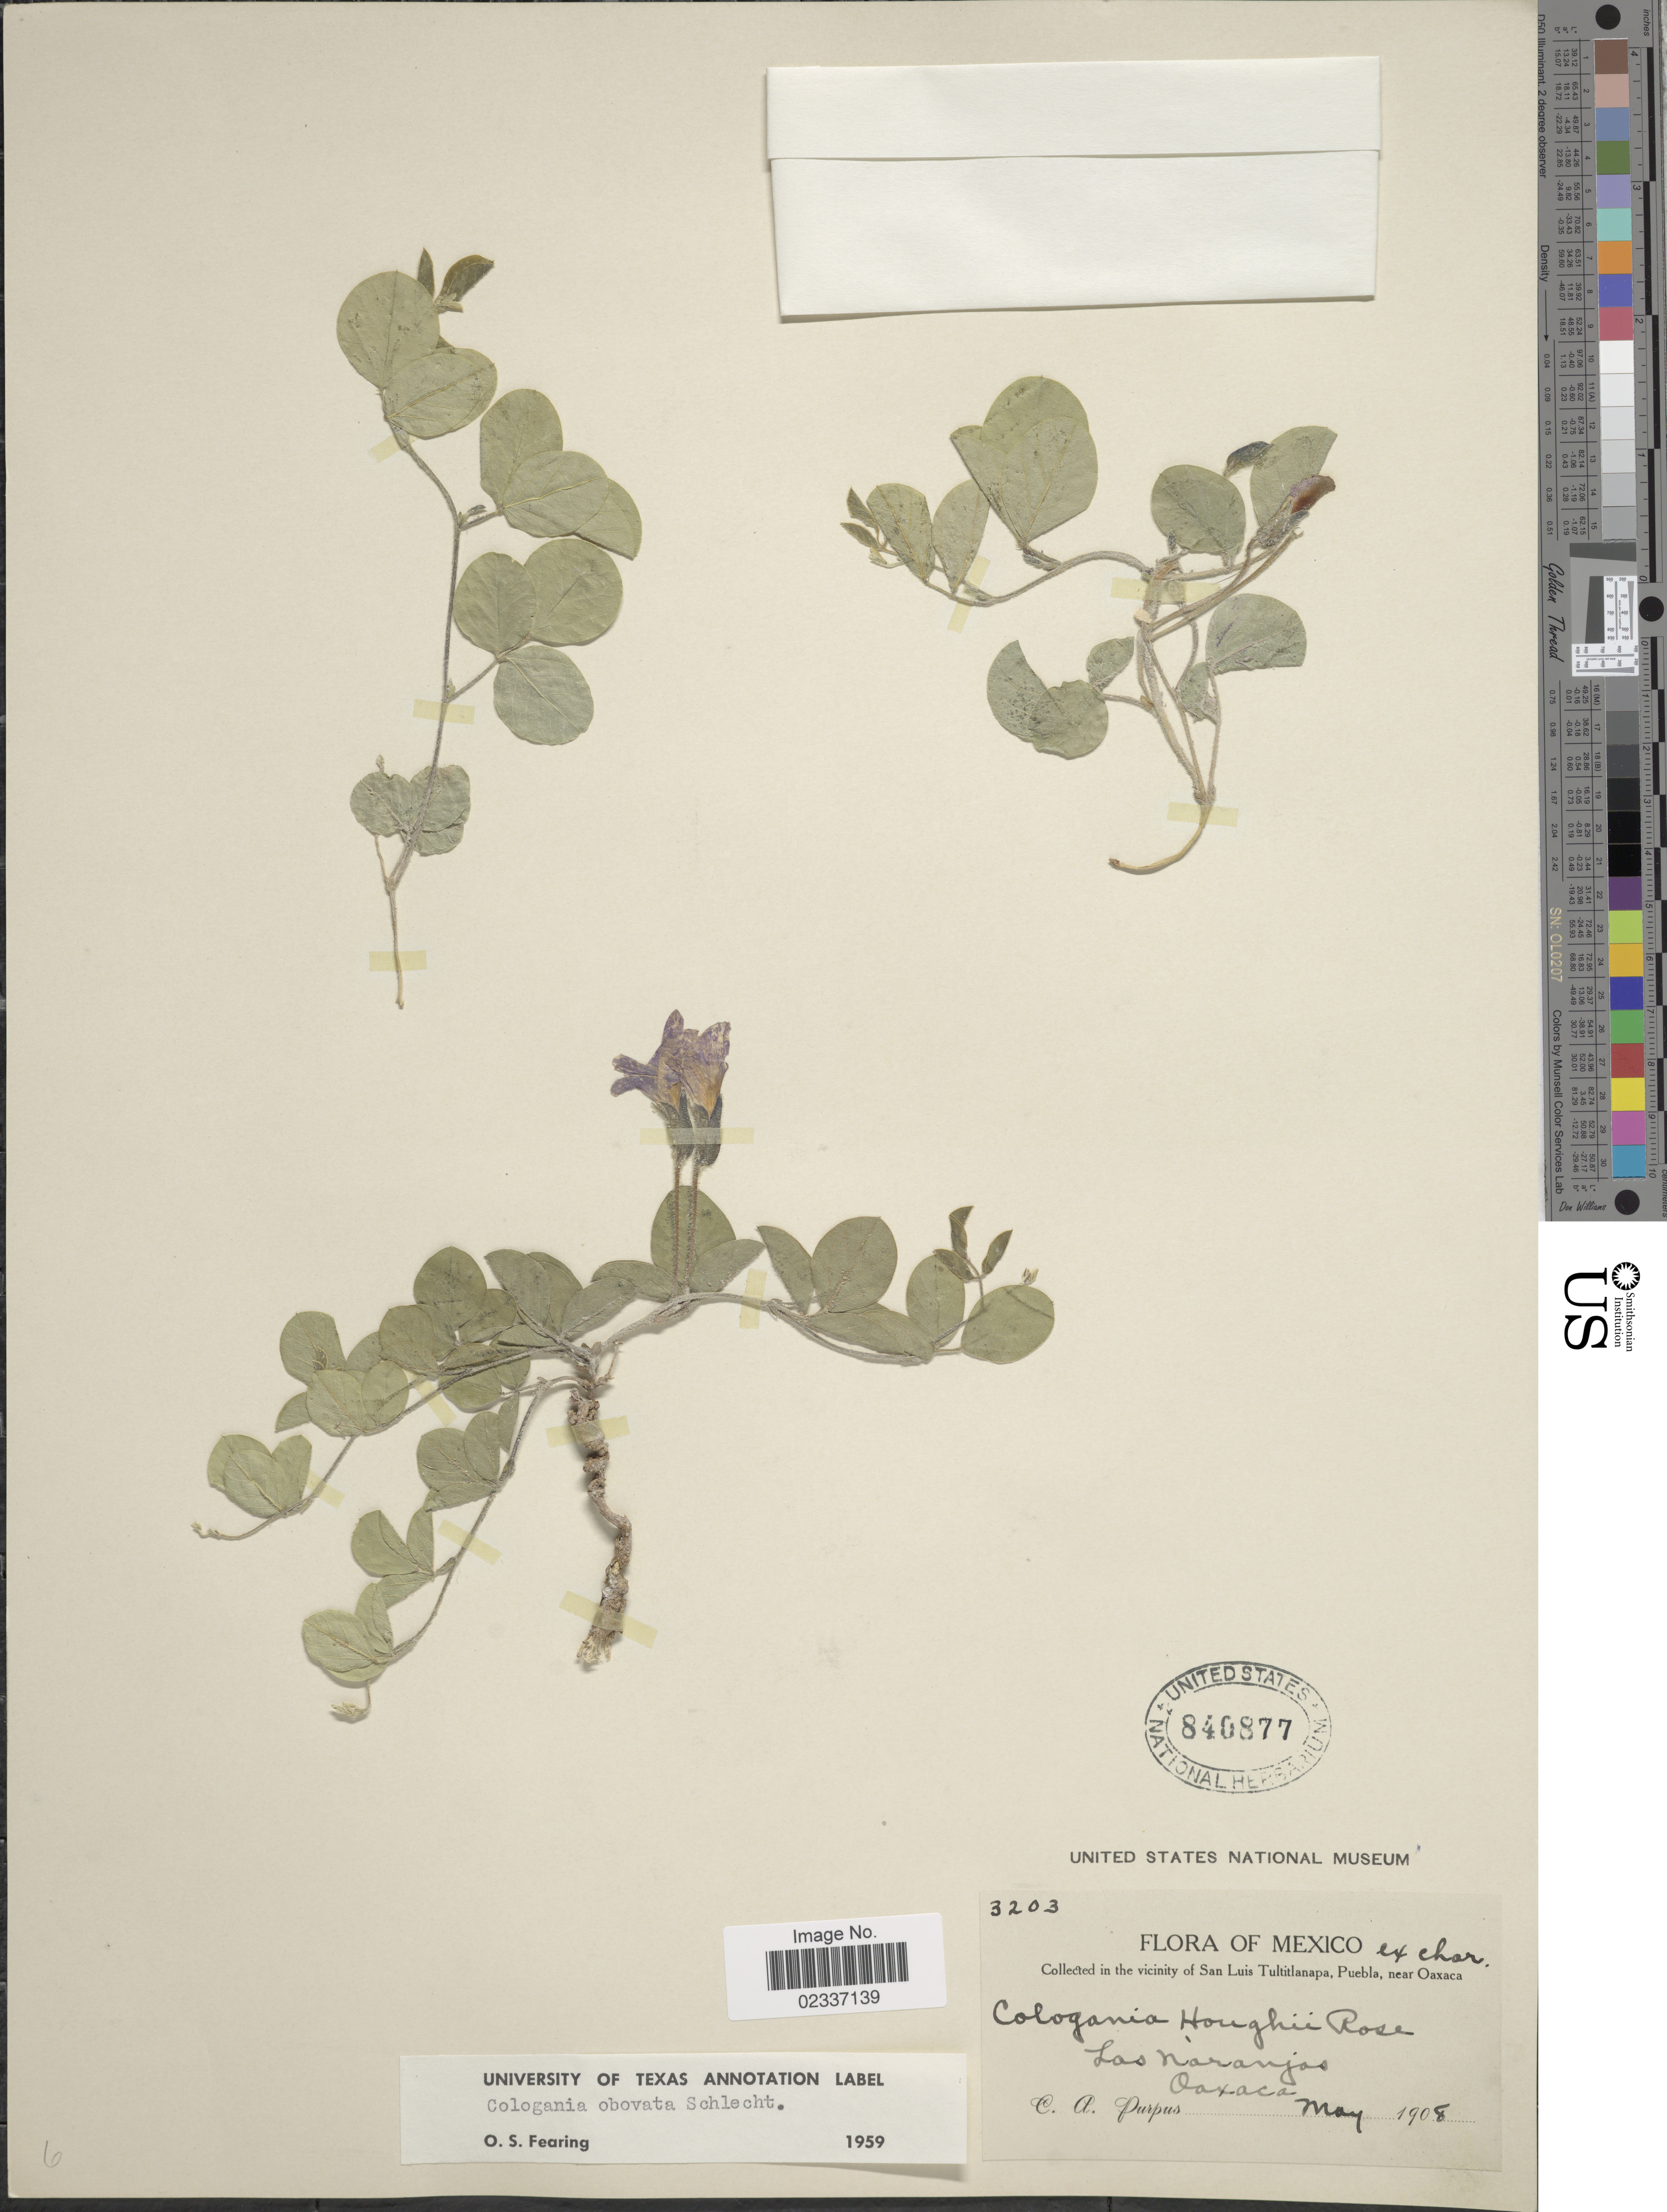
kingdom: Plantae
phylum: Tracheophyta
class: Magnoliopsida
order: Fabales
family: Fabaceae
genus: Cologania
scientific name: Cologania obovata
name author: Schltdl.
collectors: C. A. Purpus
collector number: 3203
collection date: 1908-05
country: Mexico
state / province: Oaxaca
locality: In the vicinity of San Luis Tultitlanapa, Puebla, near Oaxaca, Las Naranjos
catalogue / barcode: US 840877